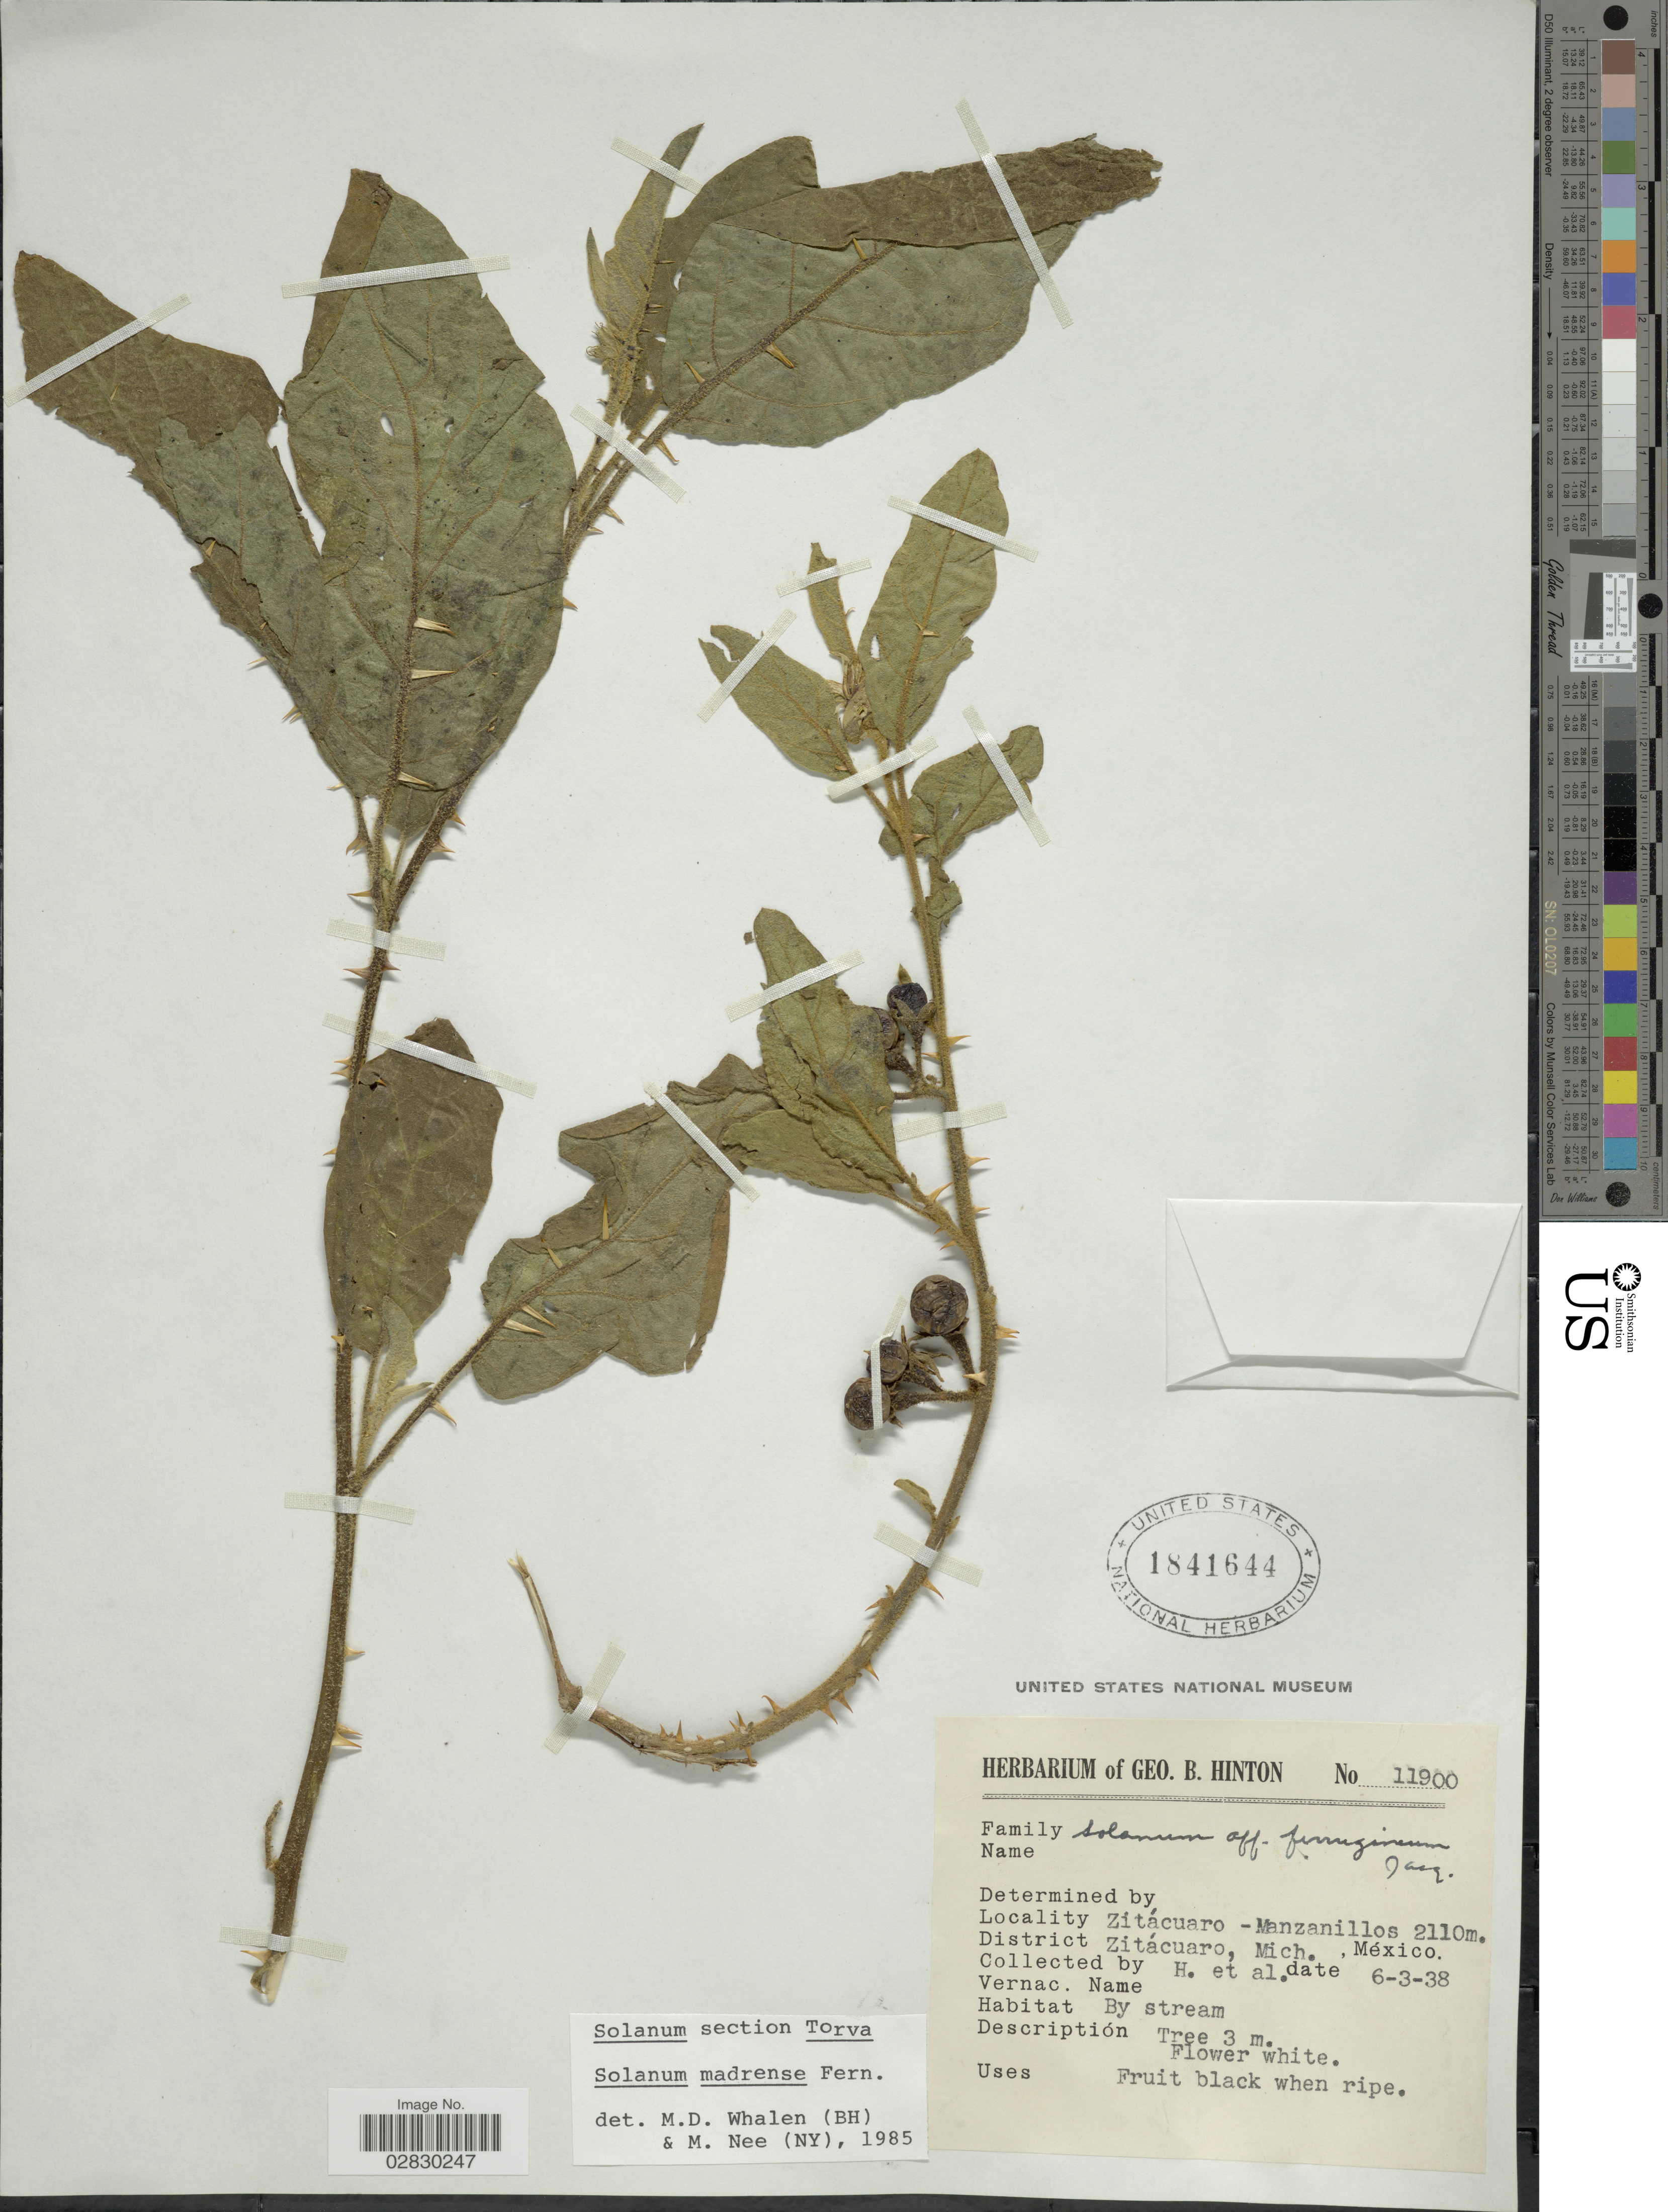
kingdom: Plantae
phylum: Tracheophyta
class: Magnoliopsida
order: Solanales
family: Solanaceae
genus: Solanum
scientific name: Solanum madrense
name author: Fernald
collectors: G. B. Hinton & et al.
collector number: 11900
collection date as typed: Transcribed d/m/y: 6/3/38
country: Mexico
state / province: Michoacán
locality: Zitácuaro - Manzanillos, District Zitácuaro.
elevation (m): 2110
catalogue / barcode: US 1841644